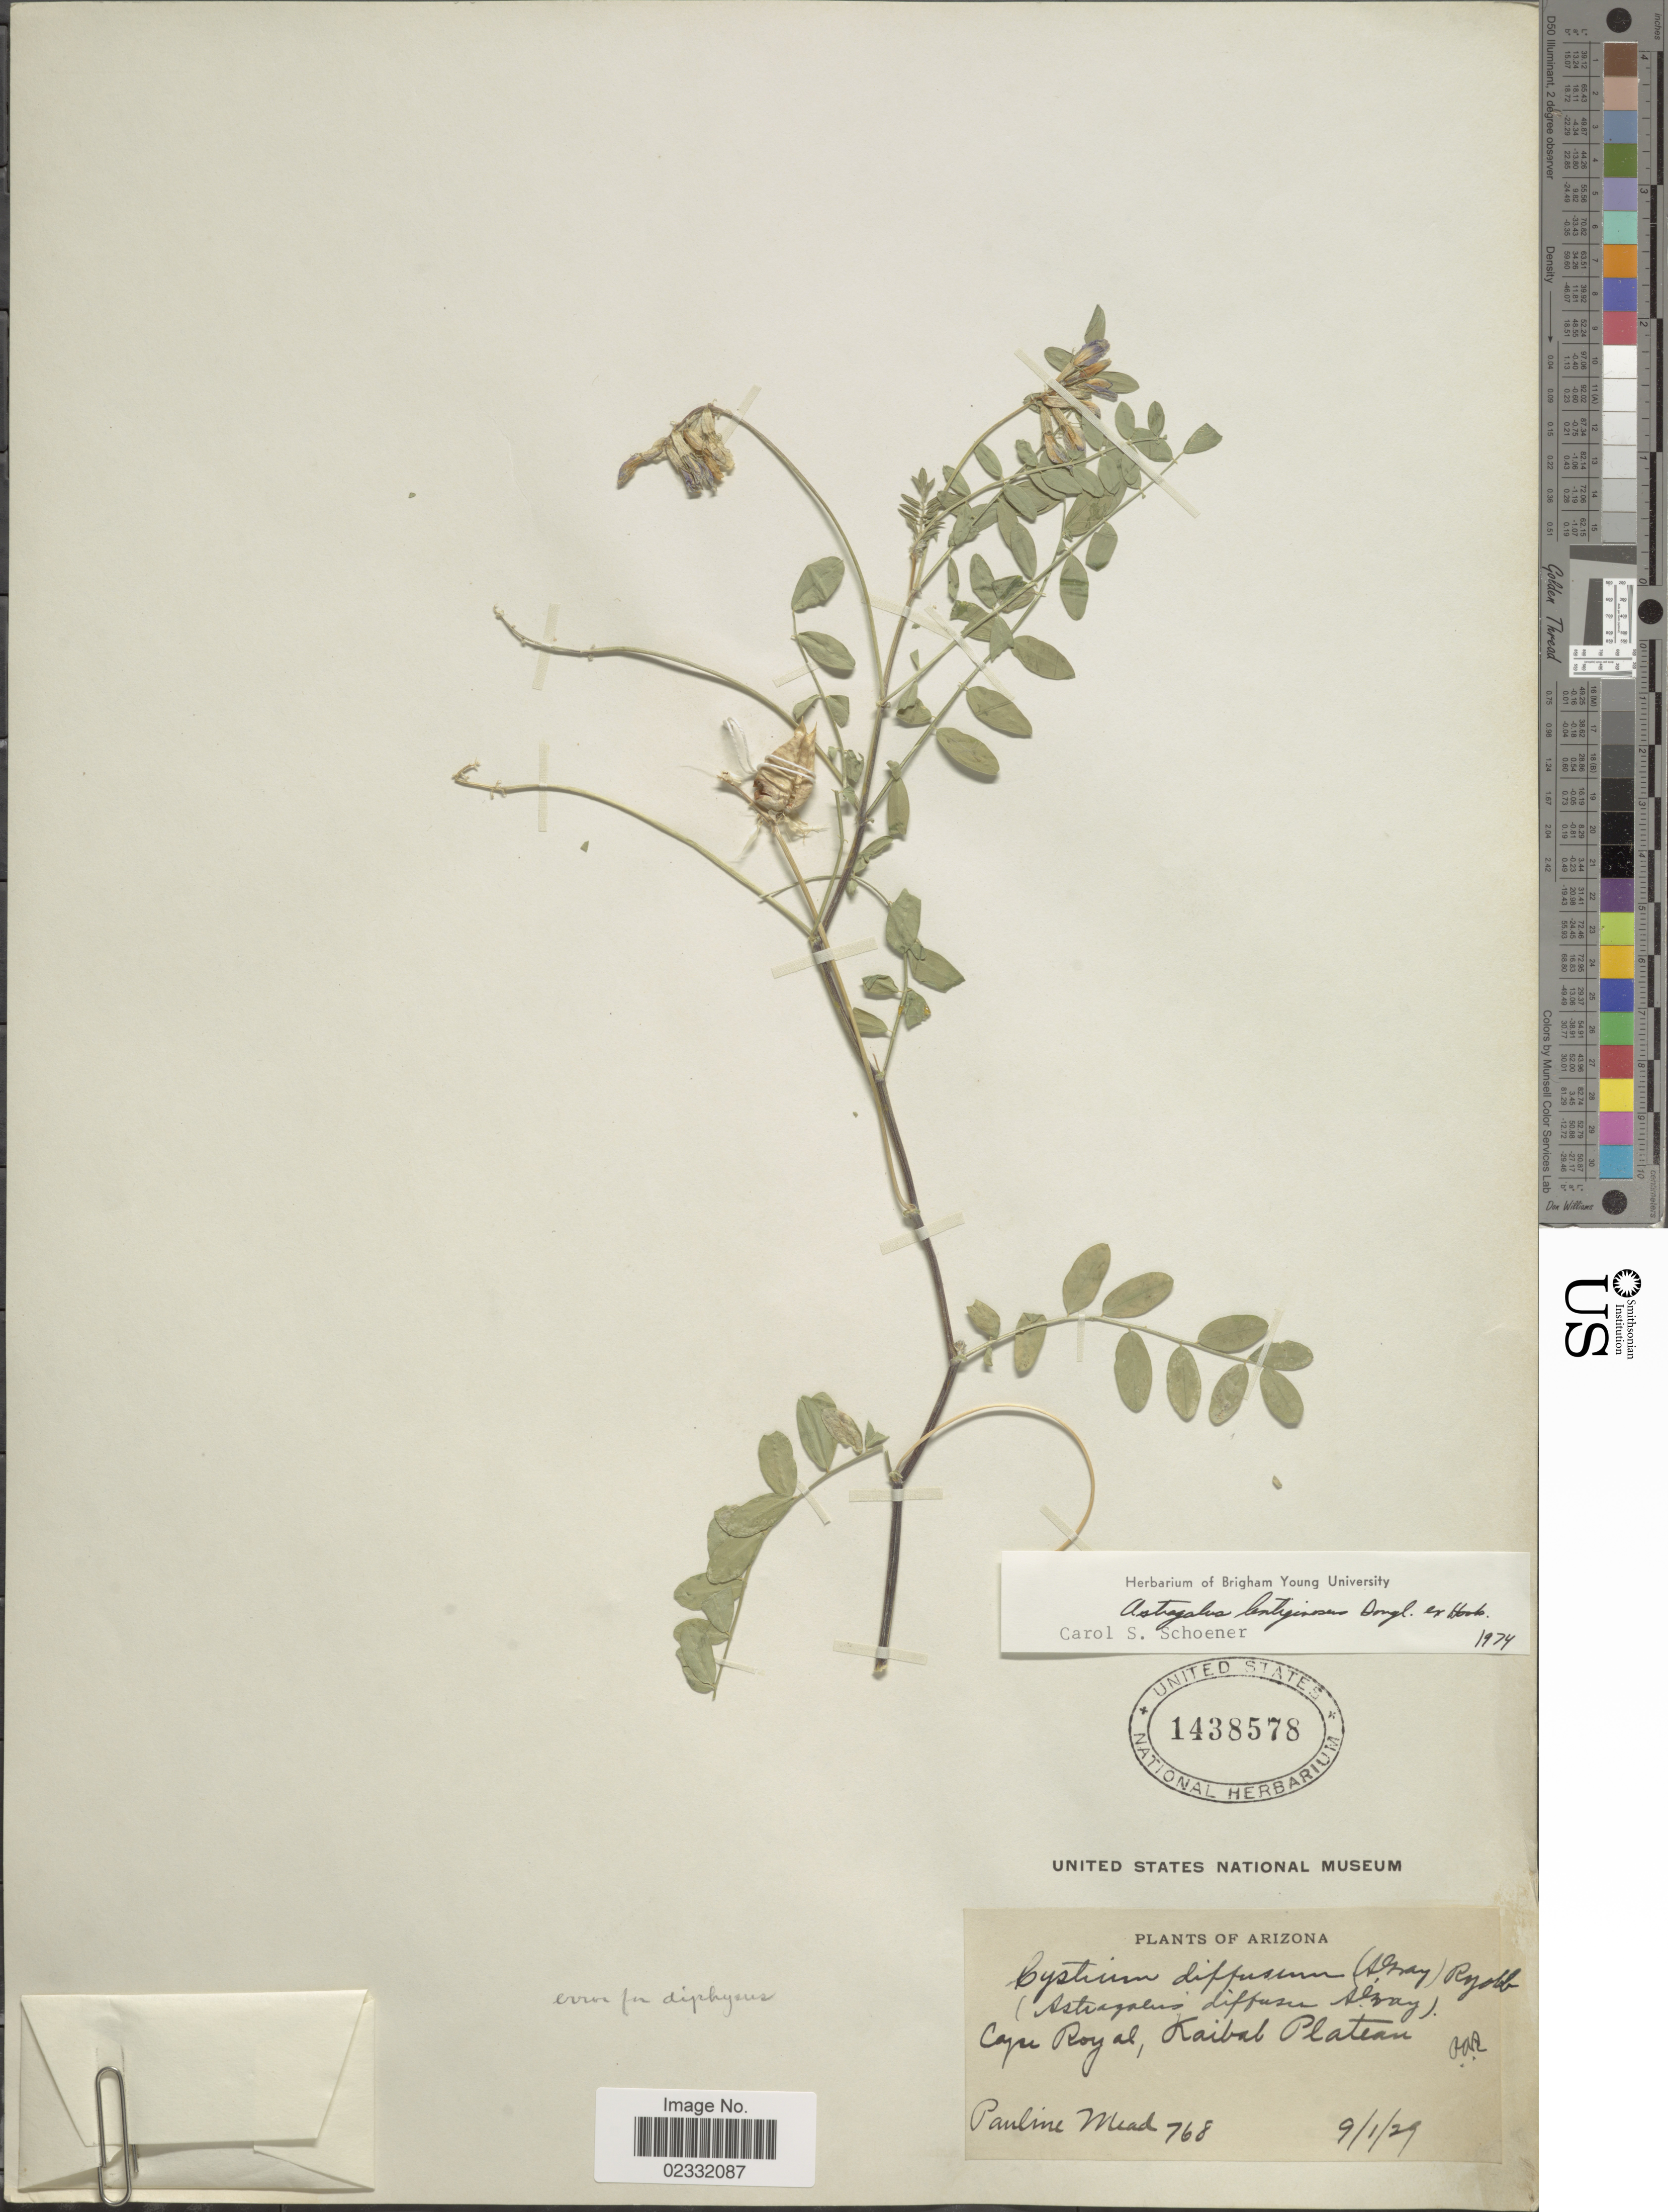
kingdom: Plantae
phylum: Tracheophyta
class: Magnoliopsida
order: Fabales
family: Fabaceae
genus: Astragalus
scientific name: Astragalus lentiginosus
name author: Douglas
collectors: P. Mead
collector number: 768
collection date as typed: Transcribed d/m/y: 1/9/29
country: United States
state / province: Arizona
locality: Cape Royal, Kaibal Plateau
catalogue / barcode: US 1438578